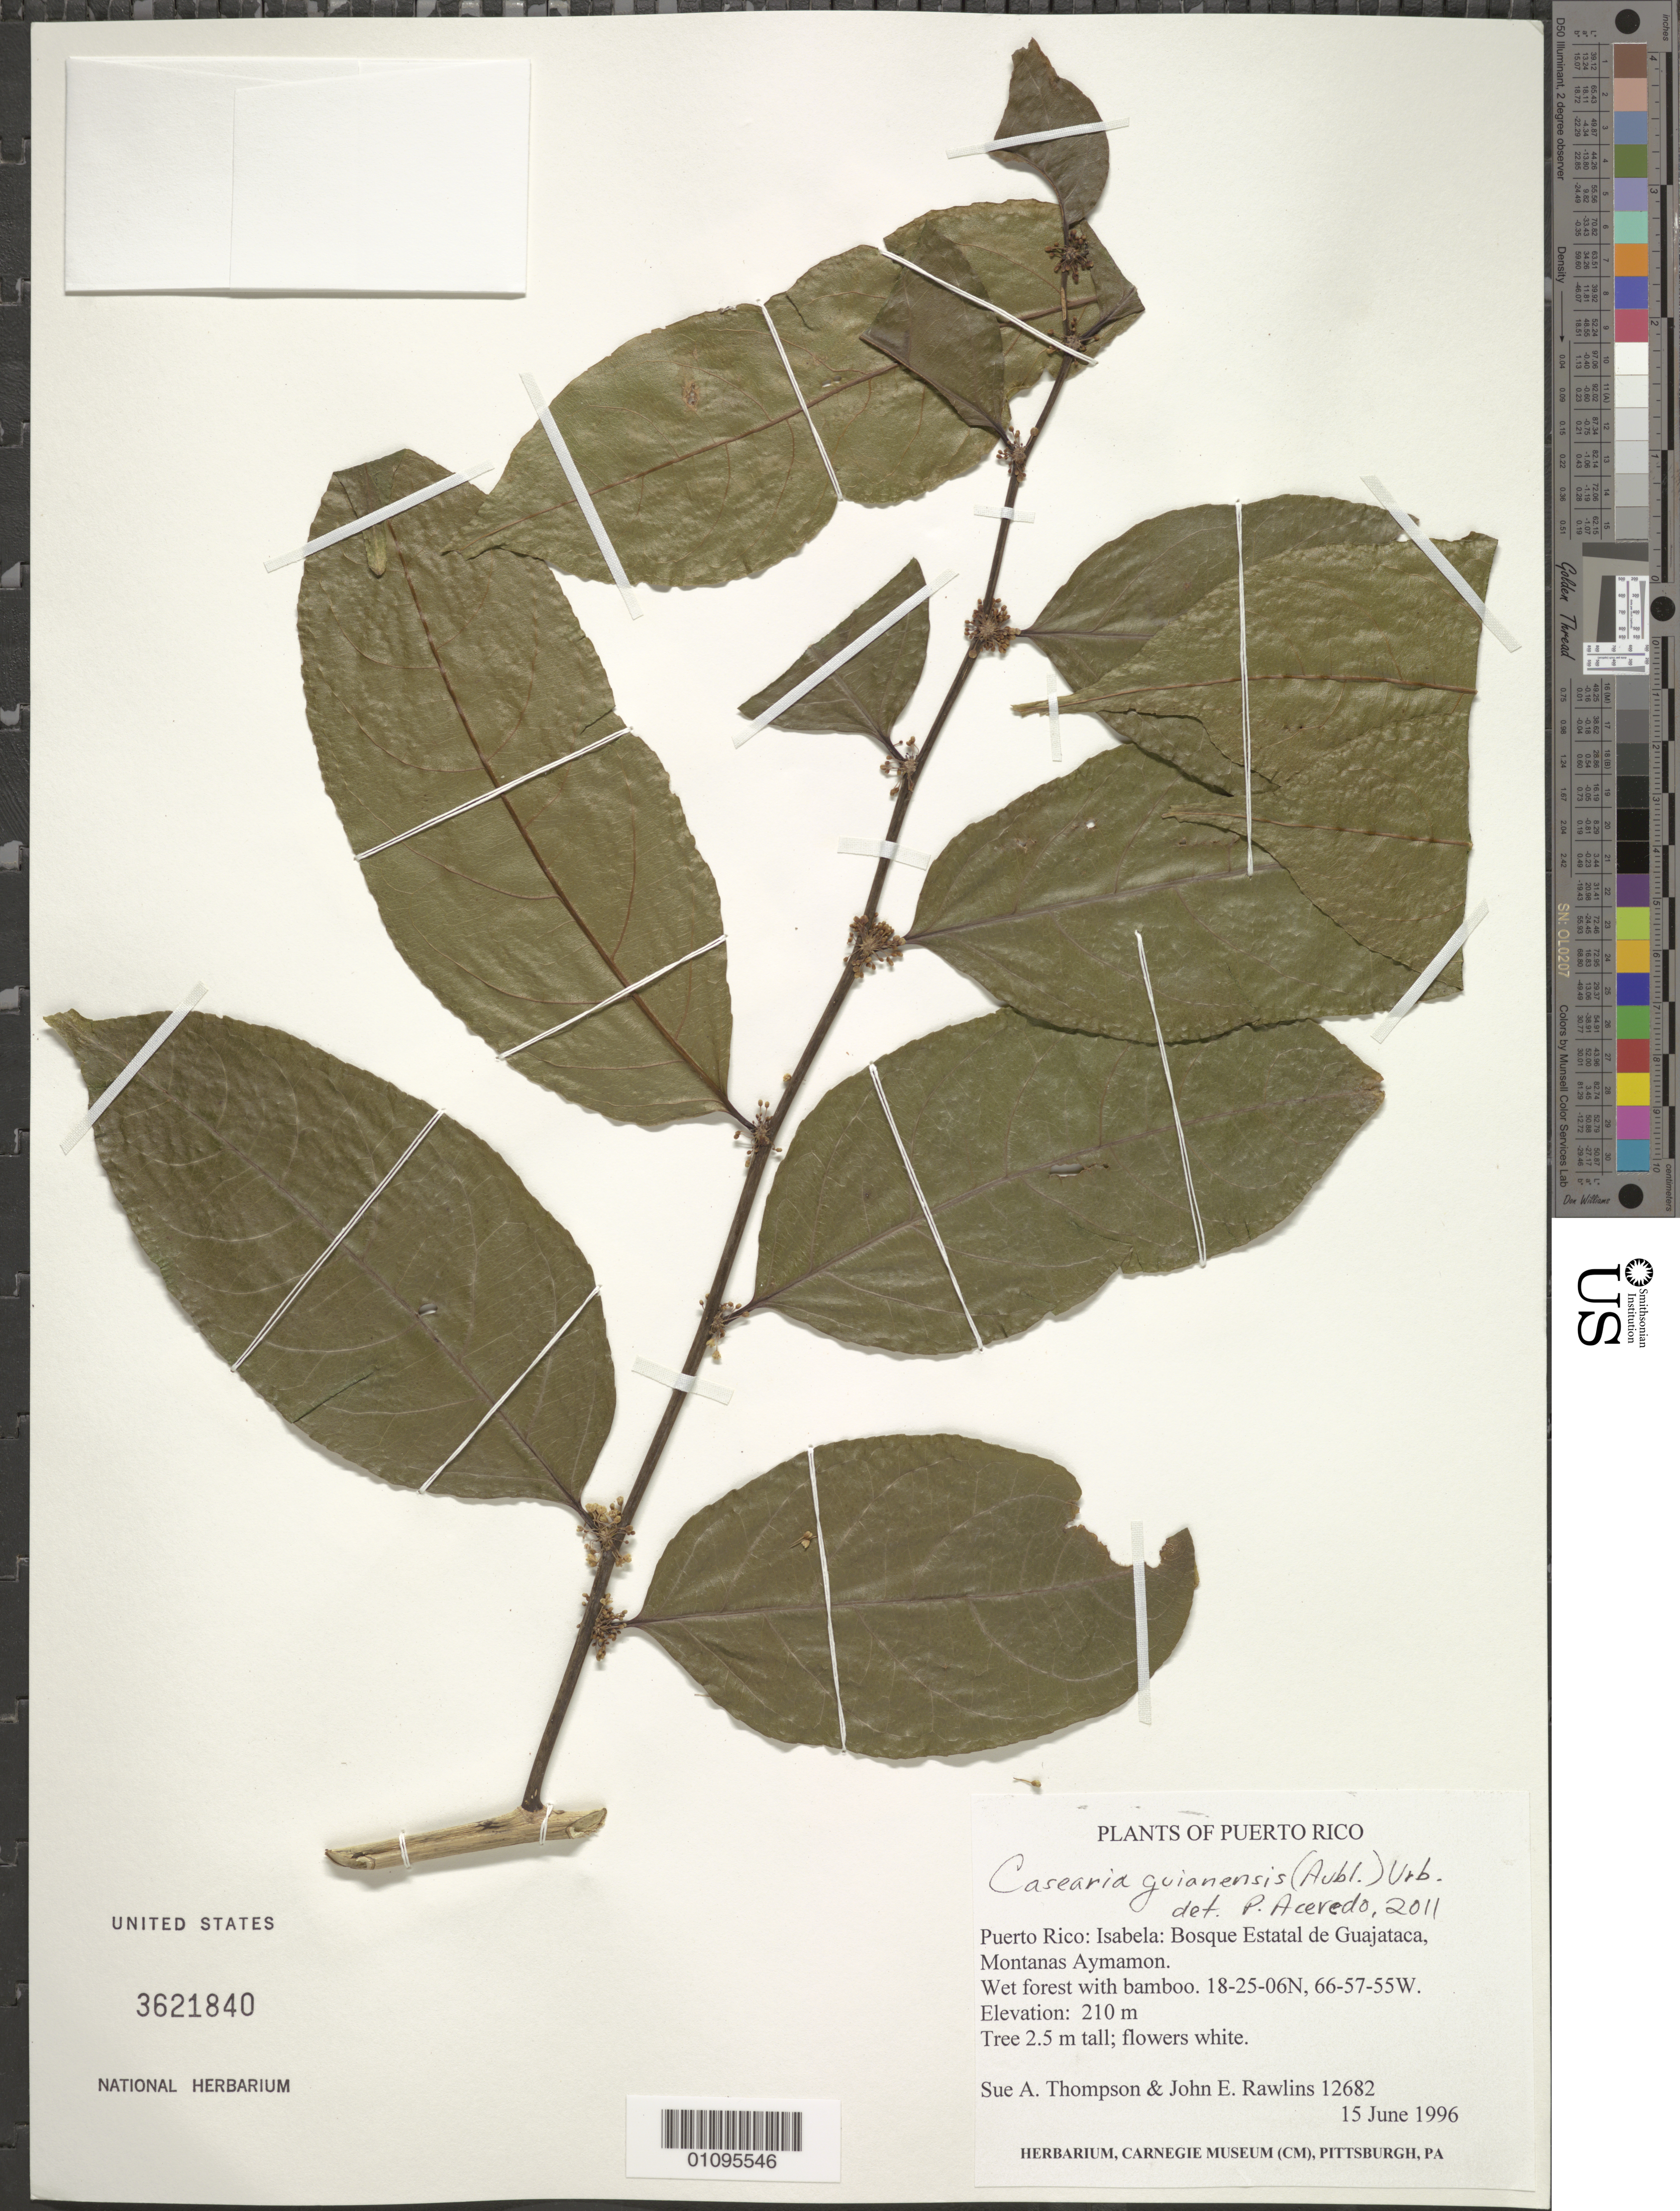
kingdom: Plantae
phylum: Tracheophyta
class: Magnoliopsida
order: Malpighiales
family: Salicaceae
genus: Casearia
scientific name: Casearia guianensis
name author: (Aubl.) Urb.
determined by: Acevedo-Rodríguez, P., (BOT), Smithsonian Institution - National Museum of Natural History (UNITED STATES)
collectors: S. A. Thompson & J. Rawlins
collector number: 12682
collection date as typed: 15 Jun 1996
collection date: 1996-06-15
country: Puerto Rico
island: Puerto Rico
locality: Isabela: Bosque Estatal de Guajataca, Montanas Aymamon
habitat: Wet forest with bamboo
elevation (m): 210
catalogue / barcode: US 3621840